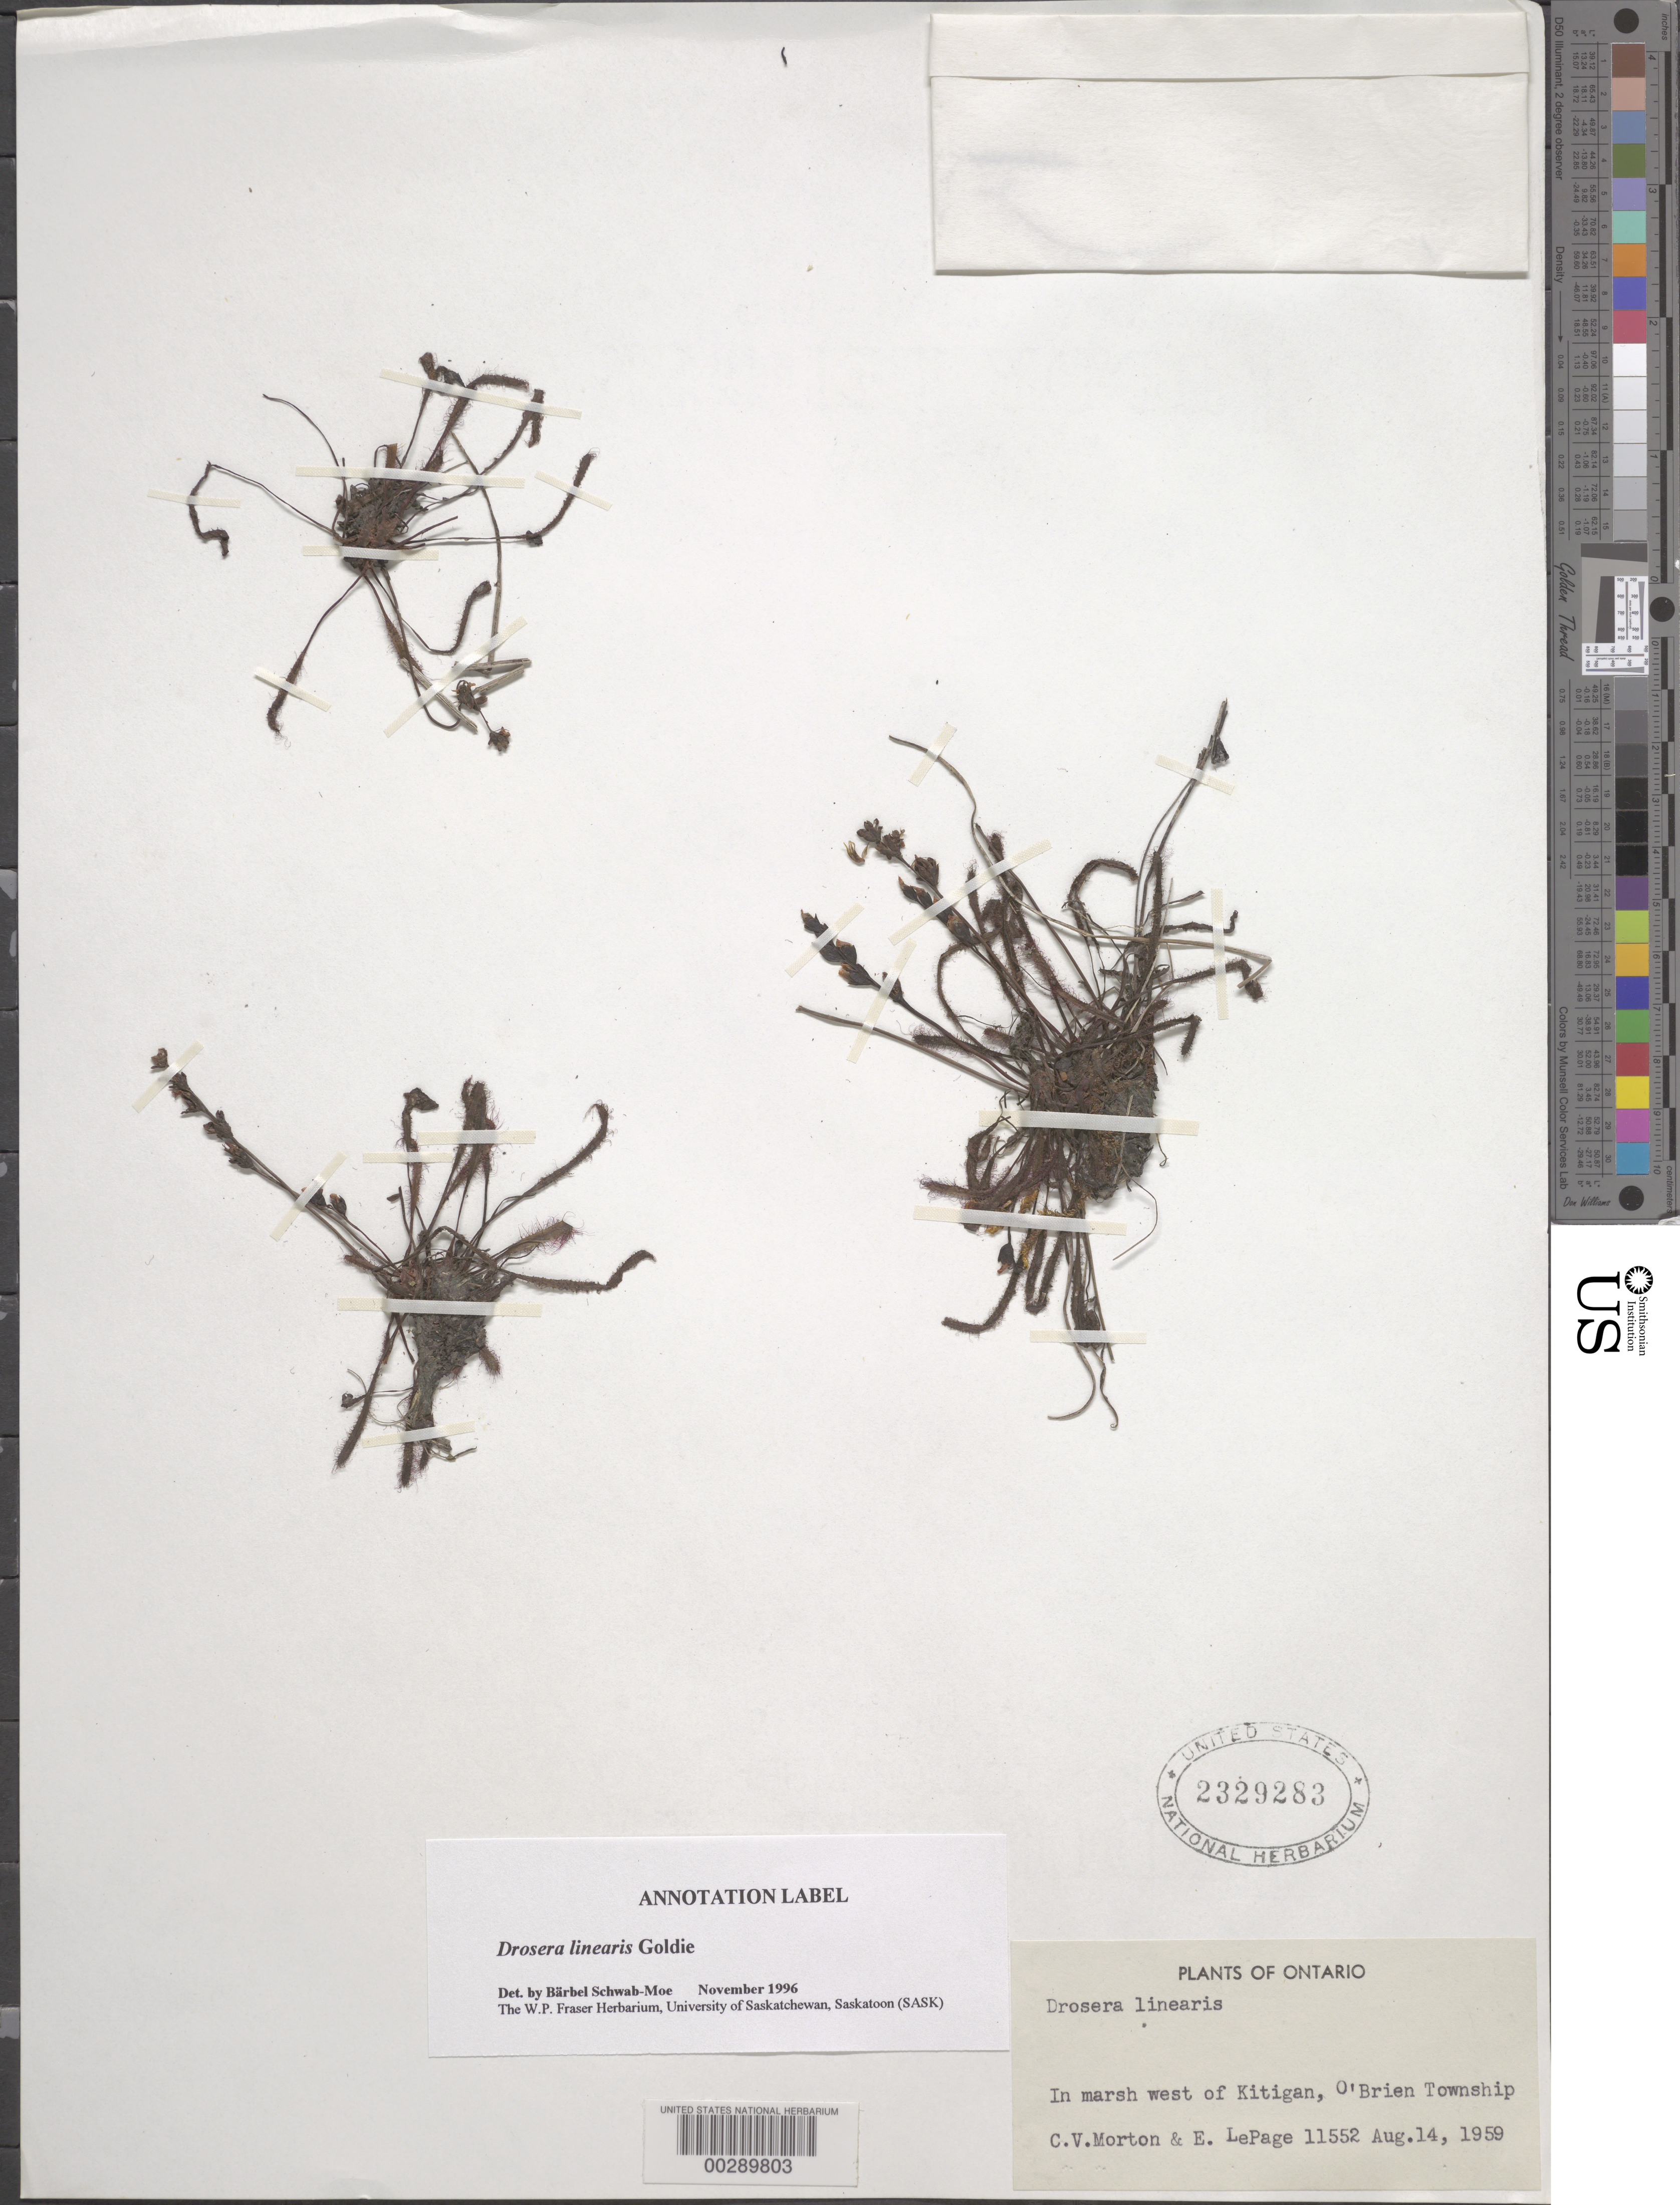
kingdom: Plantae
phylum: Tracheophyta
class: Magnoliopsida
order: Caryophyllales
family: Droseraceae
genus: Drosera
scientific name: Drosera linearis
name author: Goldie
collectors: C. V. Morton & E. Lepage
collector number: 11552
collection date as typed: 14 Aug 1959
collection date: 1959-08-14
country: Canada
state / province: Ontario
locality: O'brien township, w of kitigan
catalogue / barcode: US 2329283